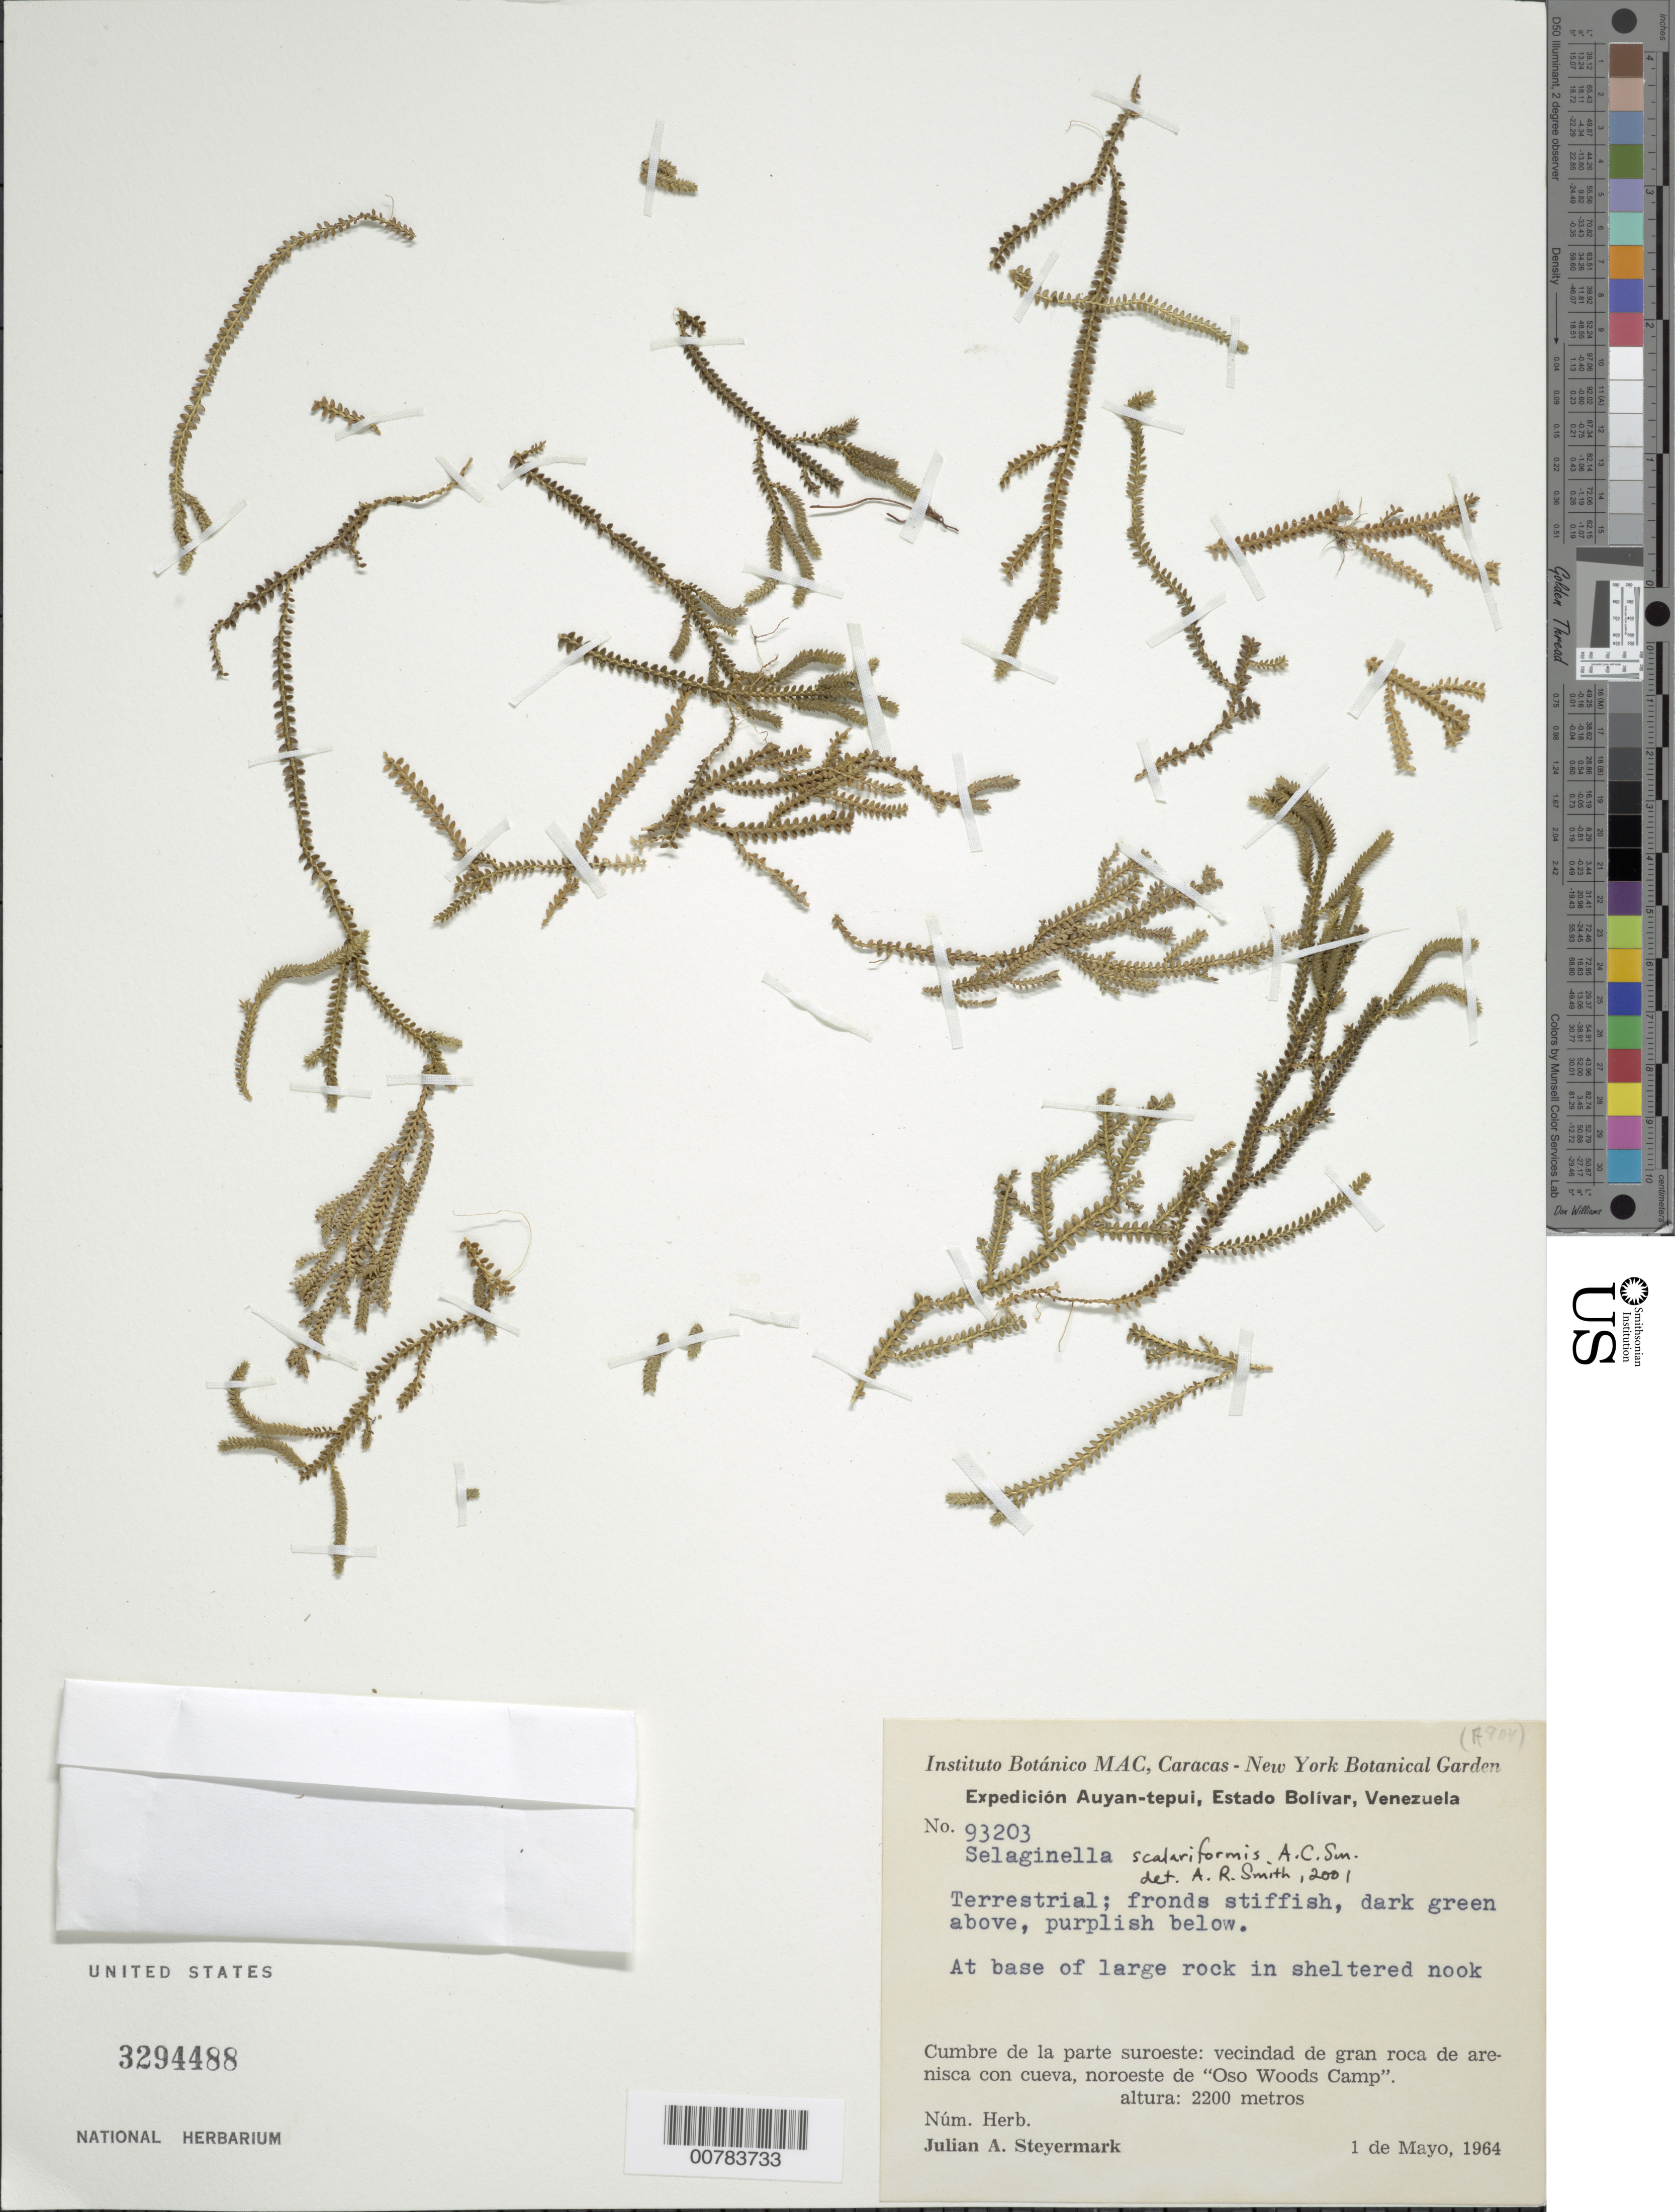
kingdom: Plantae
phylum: Tracheophyta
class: Lycopodiopsida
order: Selaginellales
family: Selaginellaceae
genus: Selaginella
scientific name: Selaginella scalariformis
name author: A.C. Sm.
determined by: Smith, Alan R., (UC)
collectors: J. Steyermark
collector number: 93203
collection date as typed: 1-May-64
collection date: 1964-05-01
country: Venezuela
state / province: Bolívar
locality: Auyan-tepuí, cumbre de la parte suroeste, noroeste de "Oso Woods Camp"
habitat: Base of large rock in sheltered nooks, vecindad de gran roca de arenisca con cueva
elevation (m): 2200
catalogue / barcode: US 3294488